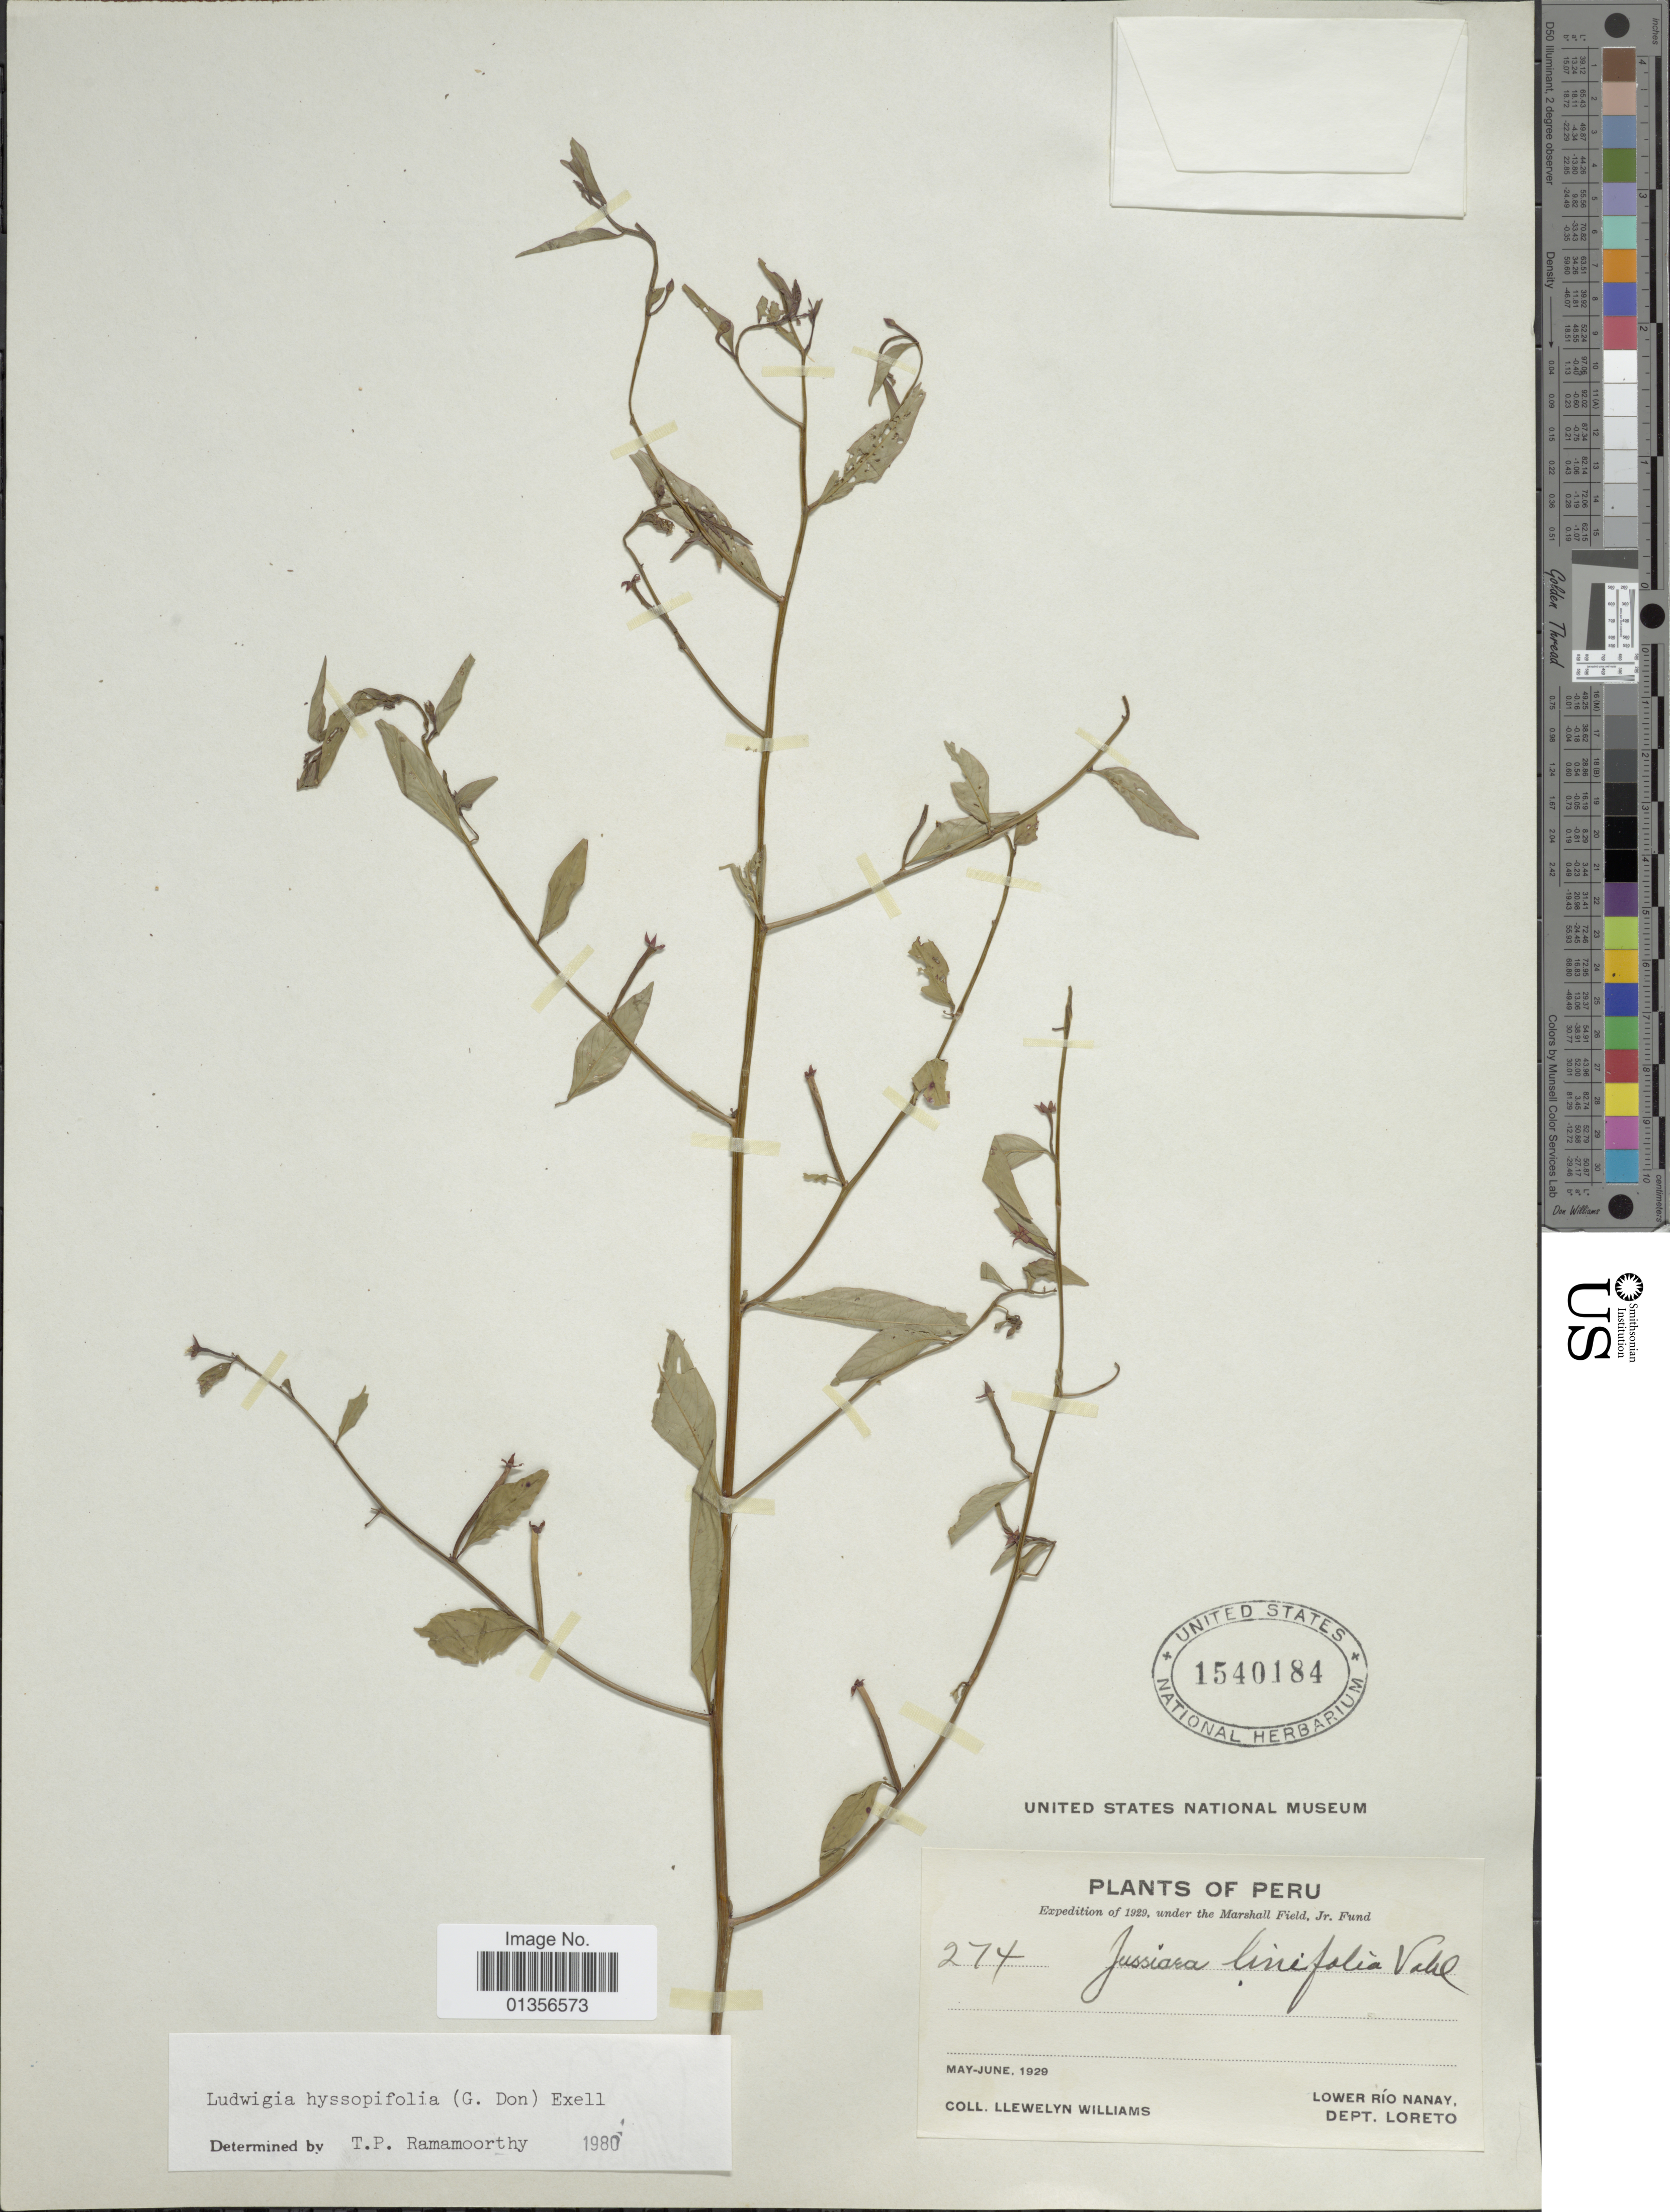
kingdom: Plantae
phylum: Tracheophyta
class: Magnoliopsida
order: Myrtales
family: Onagraceae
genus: Ludwigia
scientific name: Ludwigia hyssopifolia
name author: (G. Don) Exell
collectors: Ll. Williams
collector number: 274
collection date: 1929-05/1929-06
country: Peru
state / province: Loreto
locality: Lower Río Nanay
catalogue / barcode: US 1540184